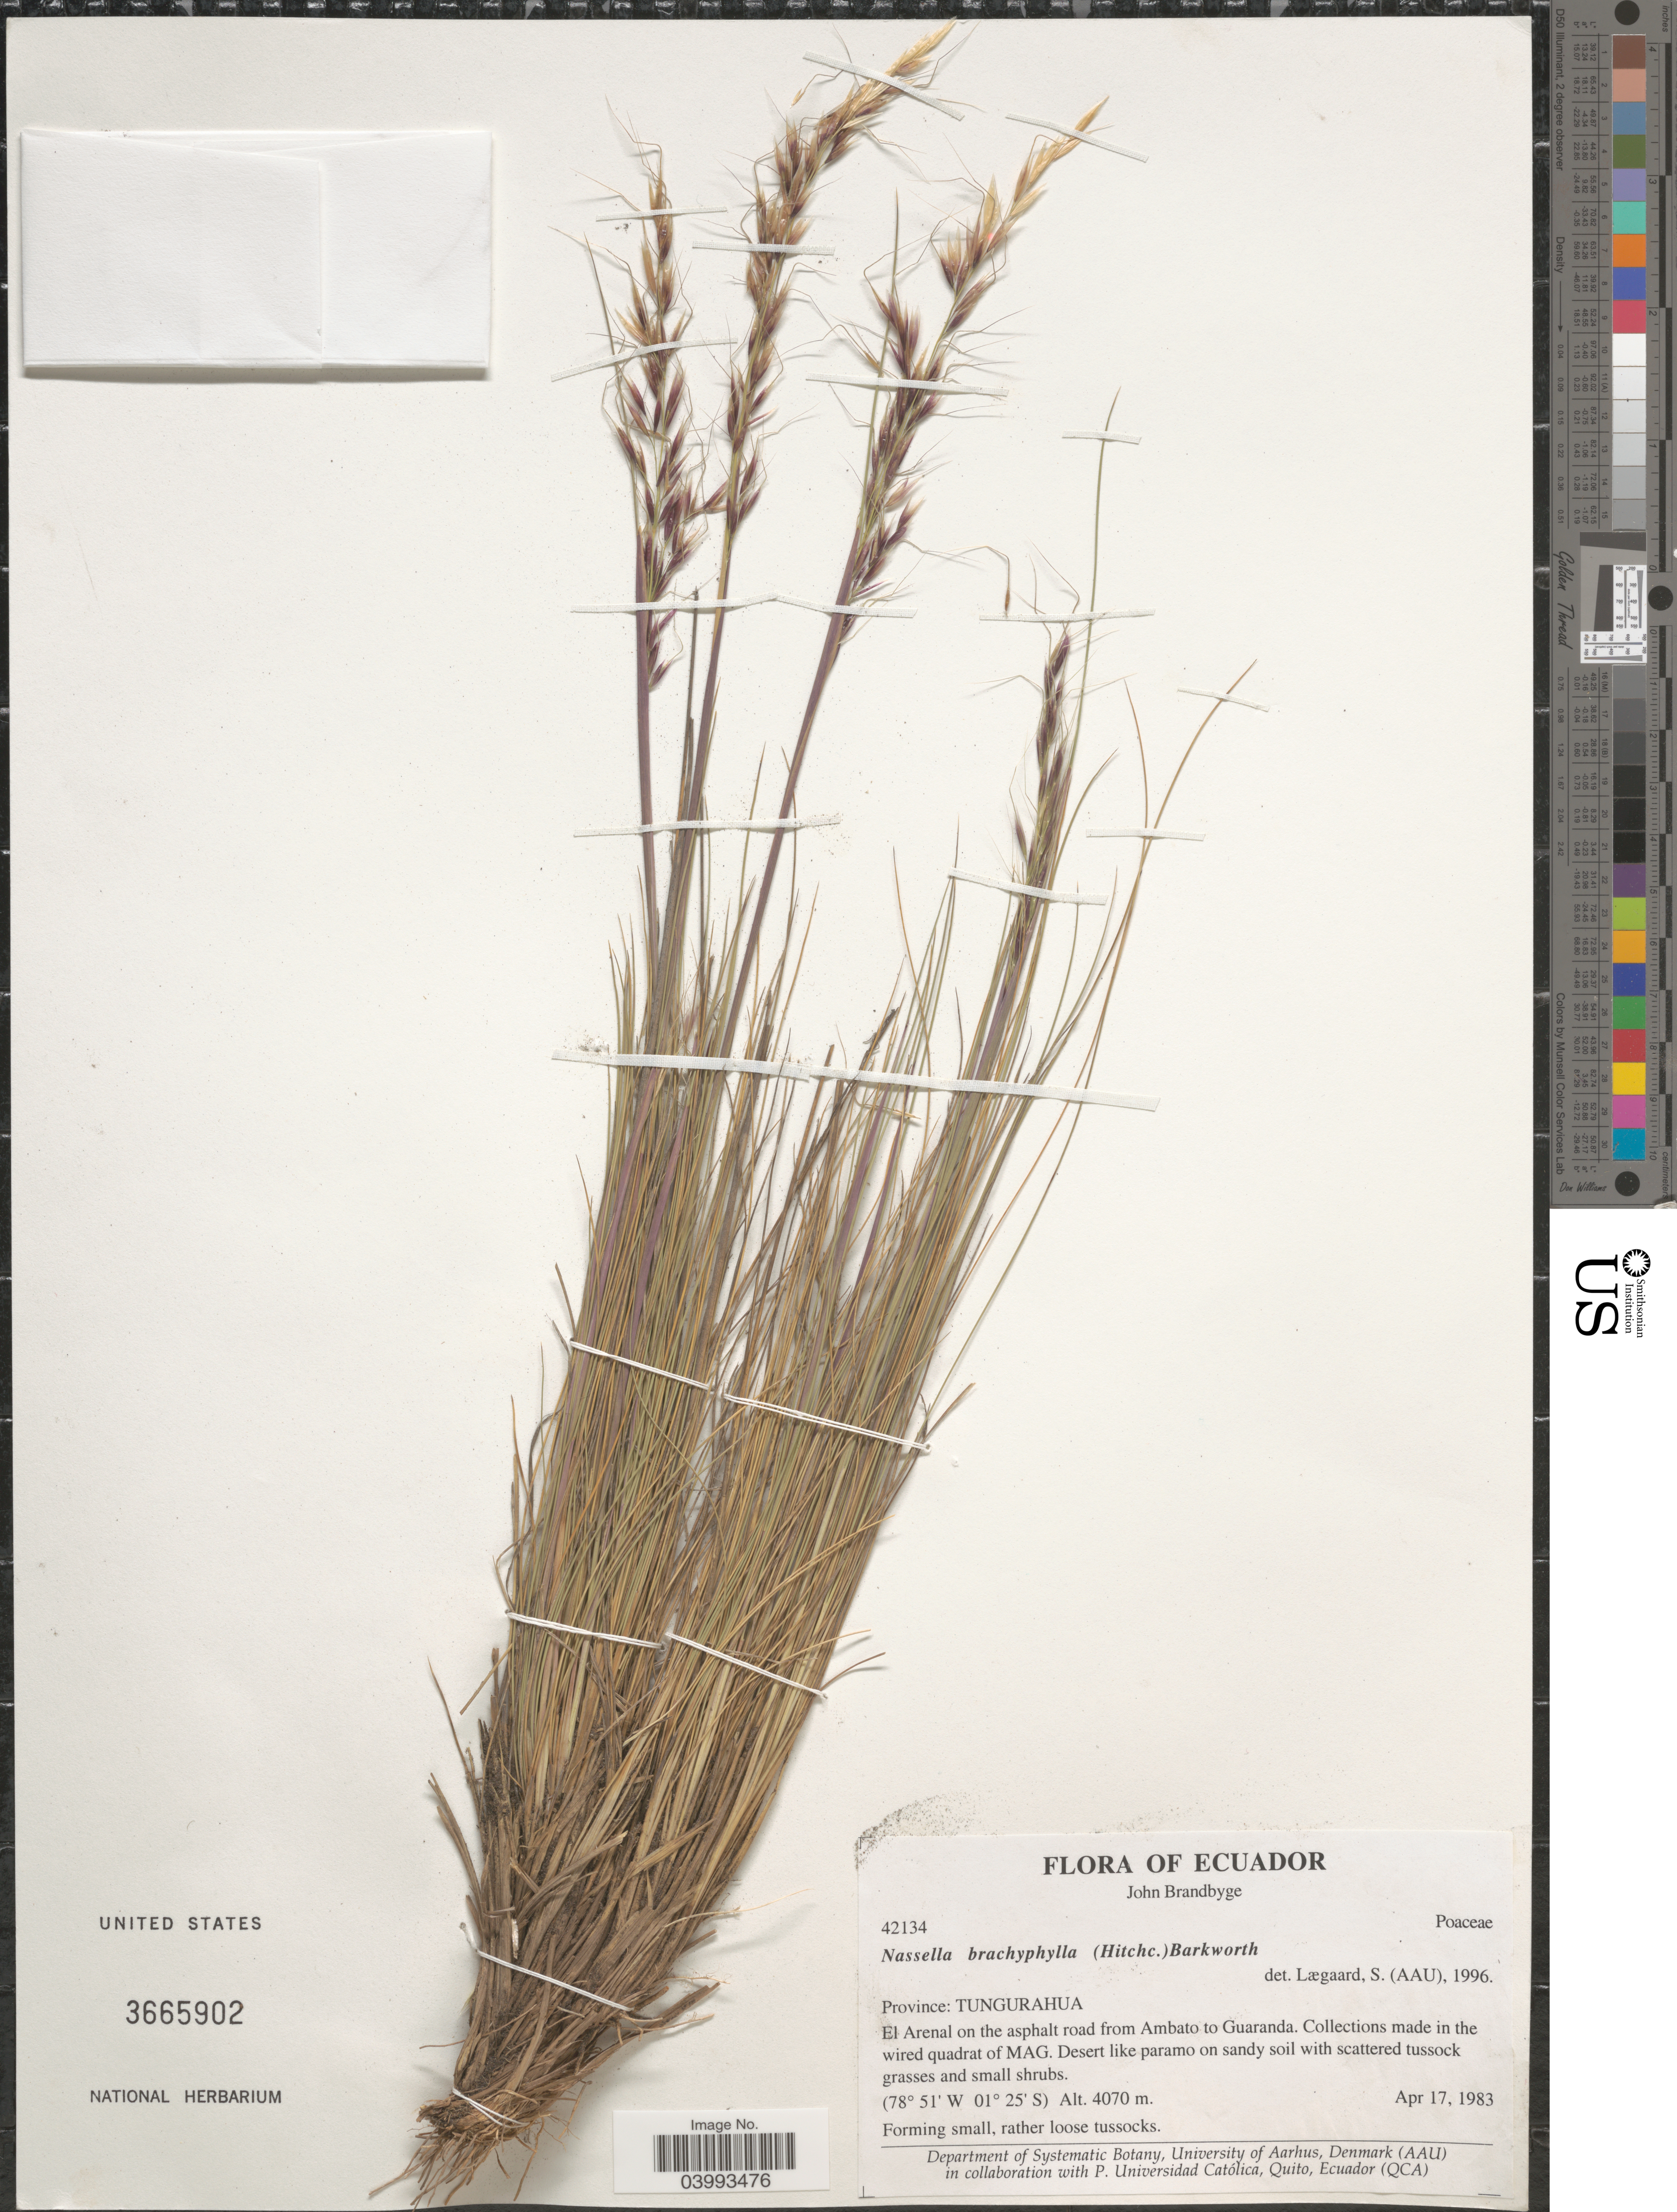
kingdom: Plantae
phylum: Tracheophyta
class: Liliopsida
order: Poales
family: Poaceae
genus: Nassella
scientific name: Nassella brachyphylla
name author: (Hitchc.) Barkworth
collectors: J. Brandbyge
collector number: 42134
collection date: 1983-04-17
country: Ecuador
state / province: Tungurahua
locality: El Arenal on the asphalt road from Ambato to Guaranda.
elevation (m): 4070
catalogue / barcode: US 3665902